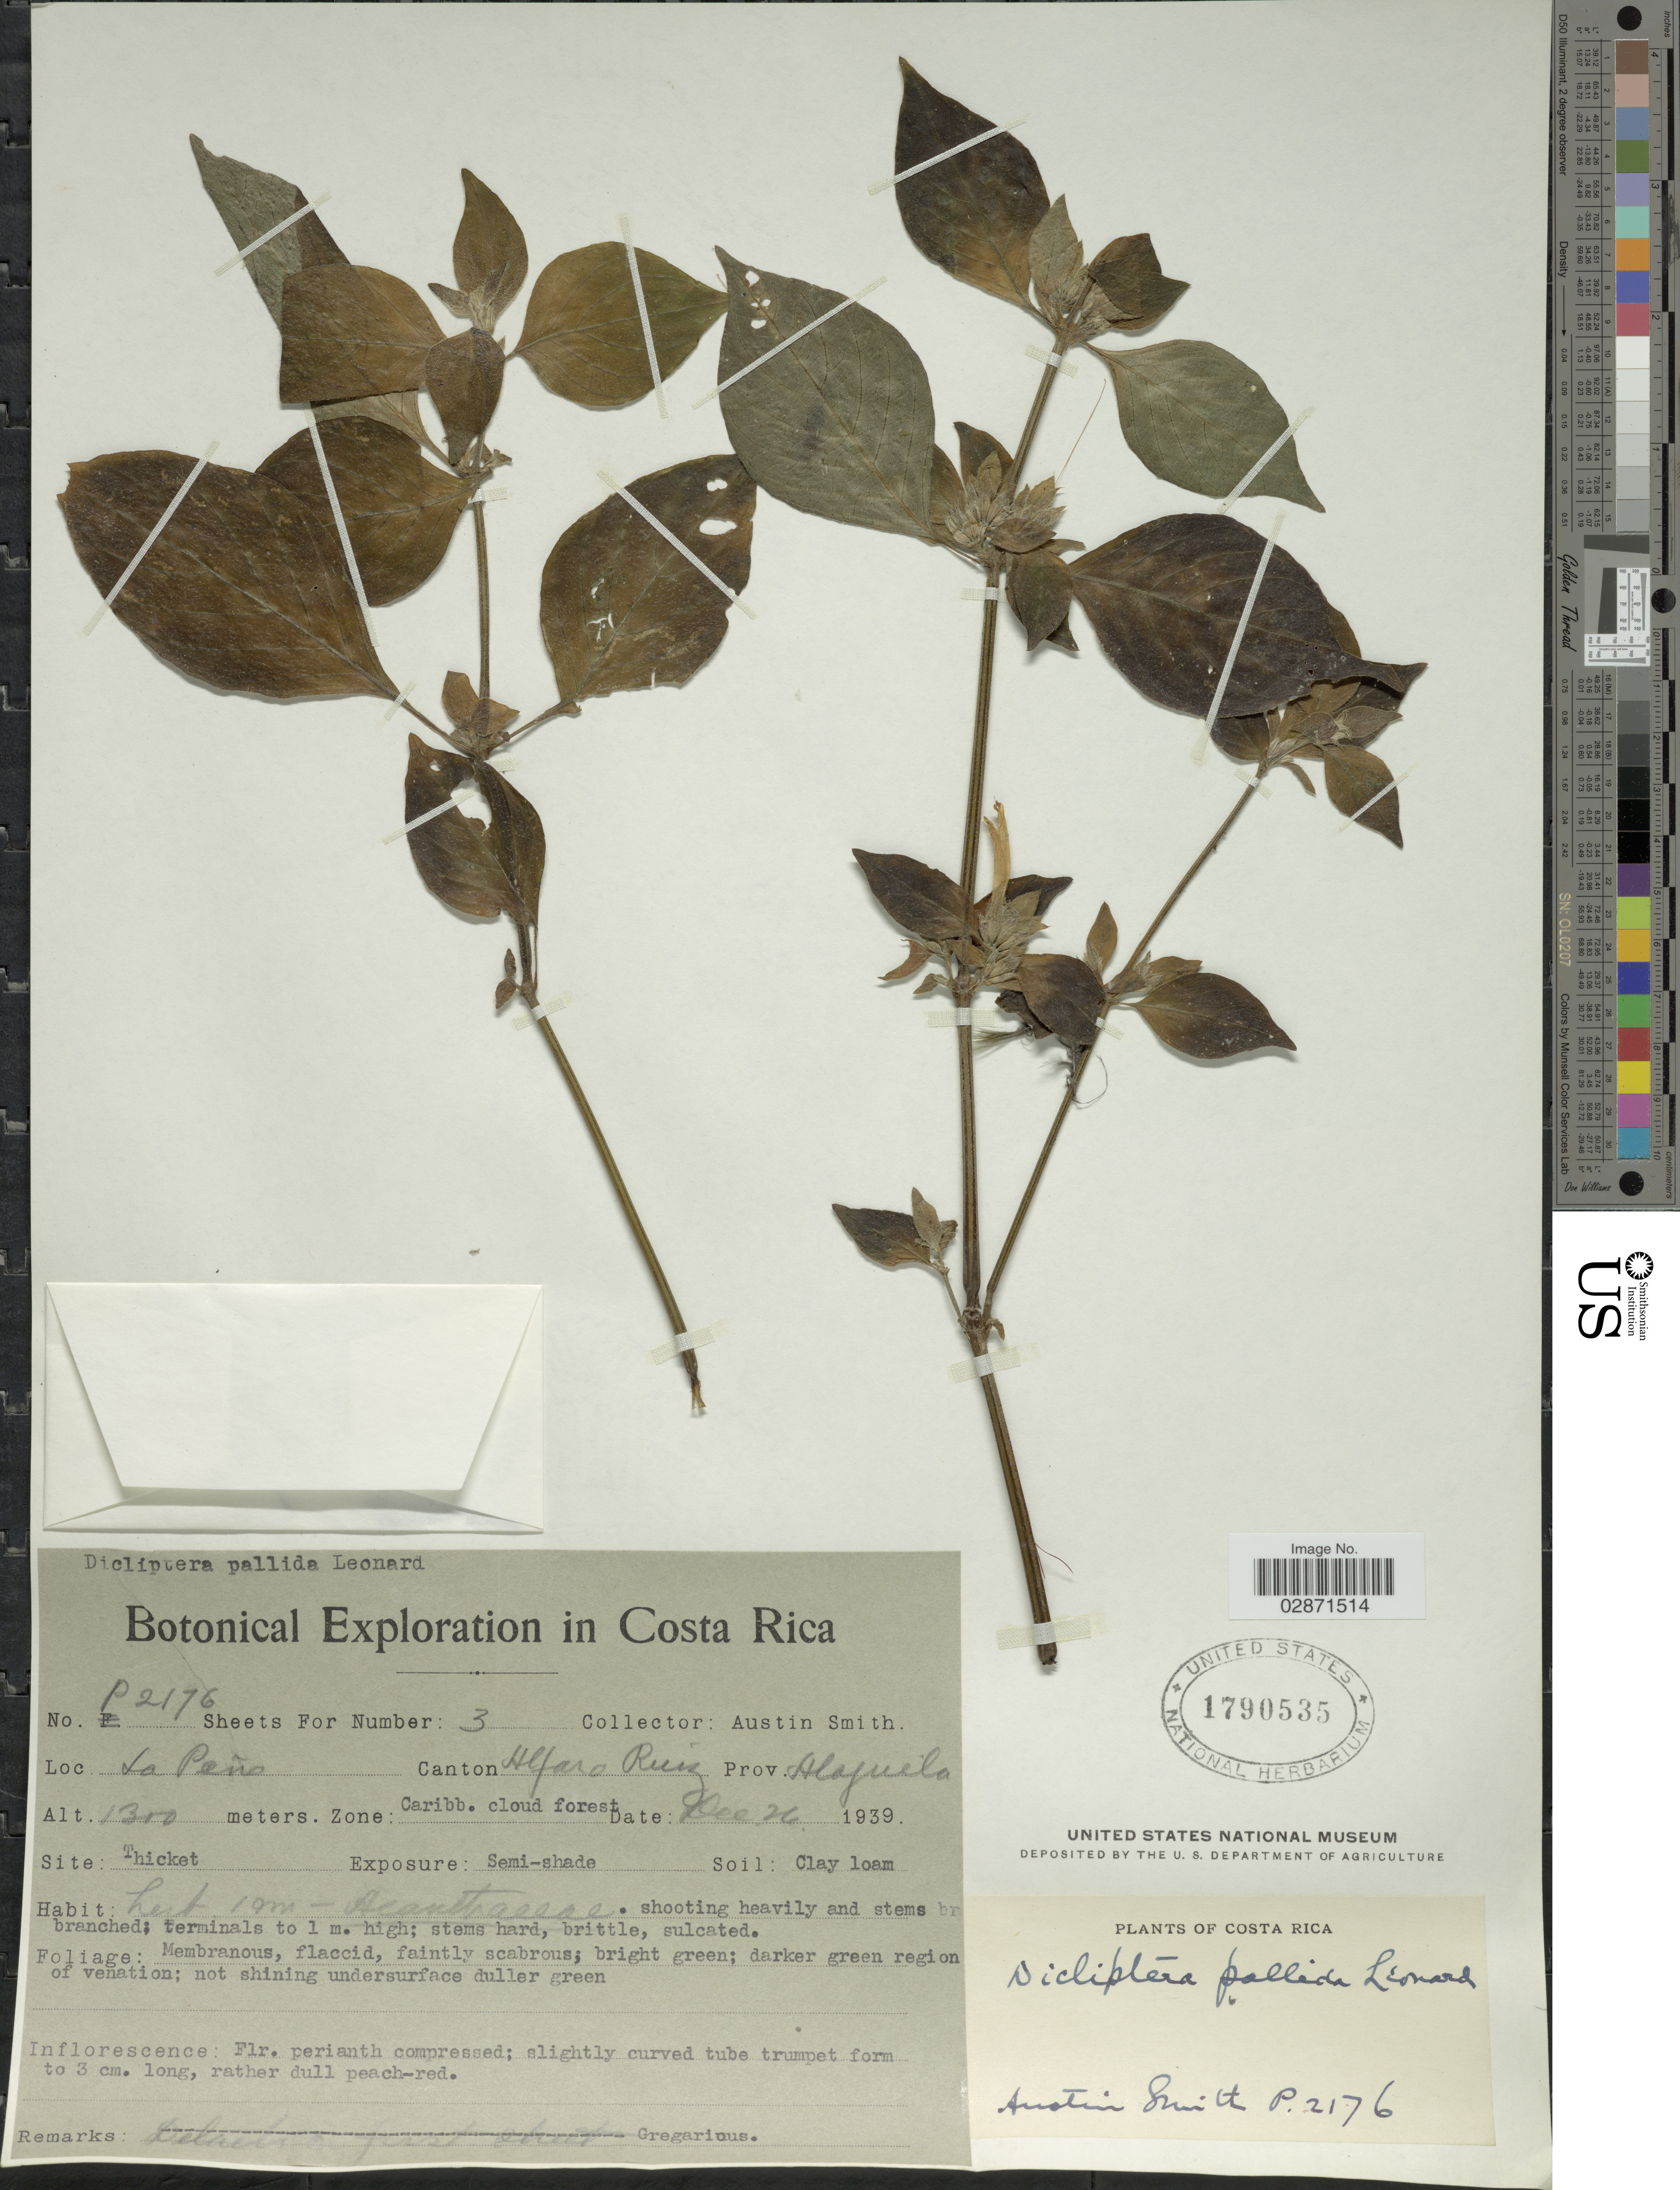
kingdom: Plantae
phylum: Tracheophyta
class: Magnoliopsida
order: Lamiales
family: Acanthaceae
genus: Dicliptera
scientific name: Dicliptera pallida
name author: Leonard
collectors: Aust P. Smith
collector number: P2176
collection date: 1939-12-26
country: Costa Rica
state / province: Alajuela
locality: La Peño, Canton Alfaro Ruiz, Prov. Alajuela.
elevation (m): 1300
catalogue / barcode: US 1790535